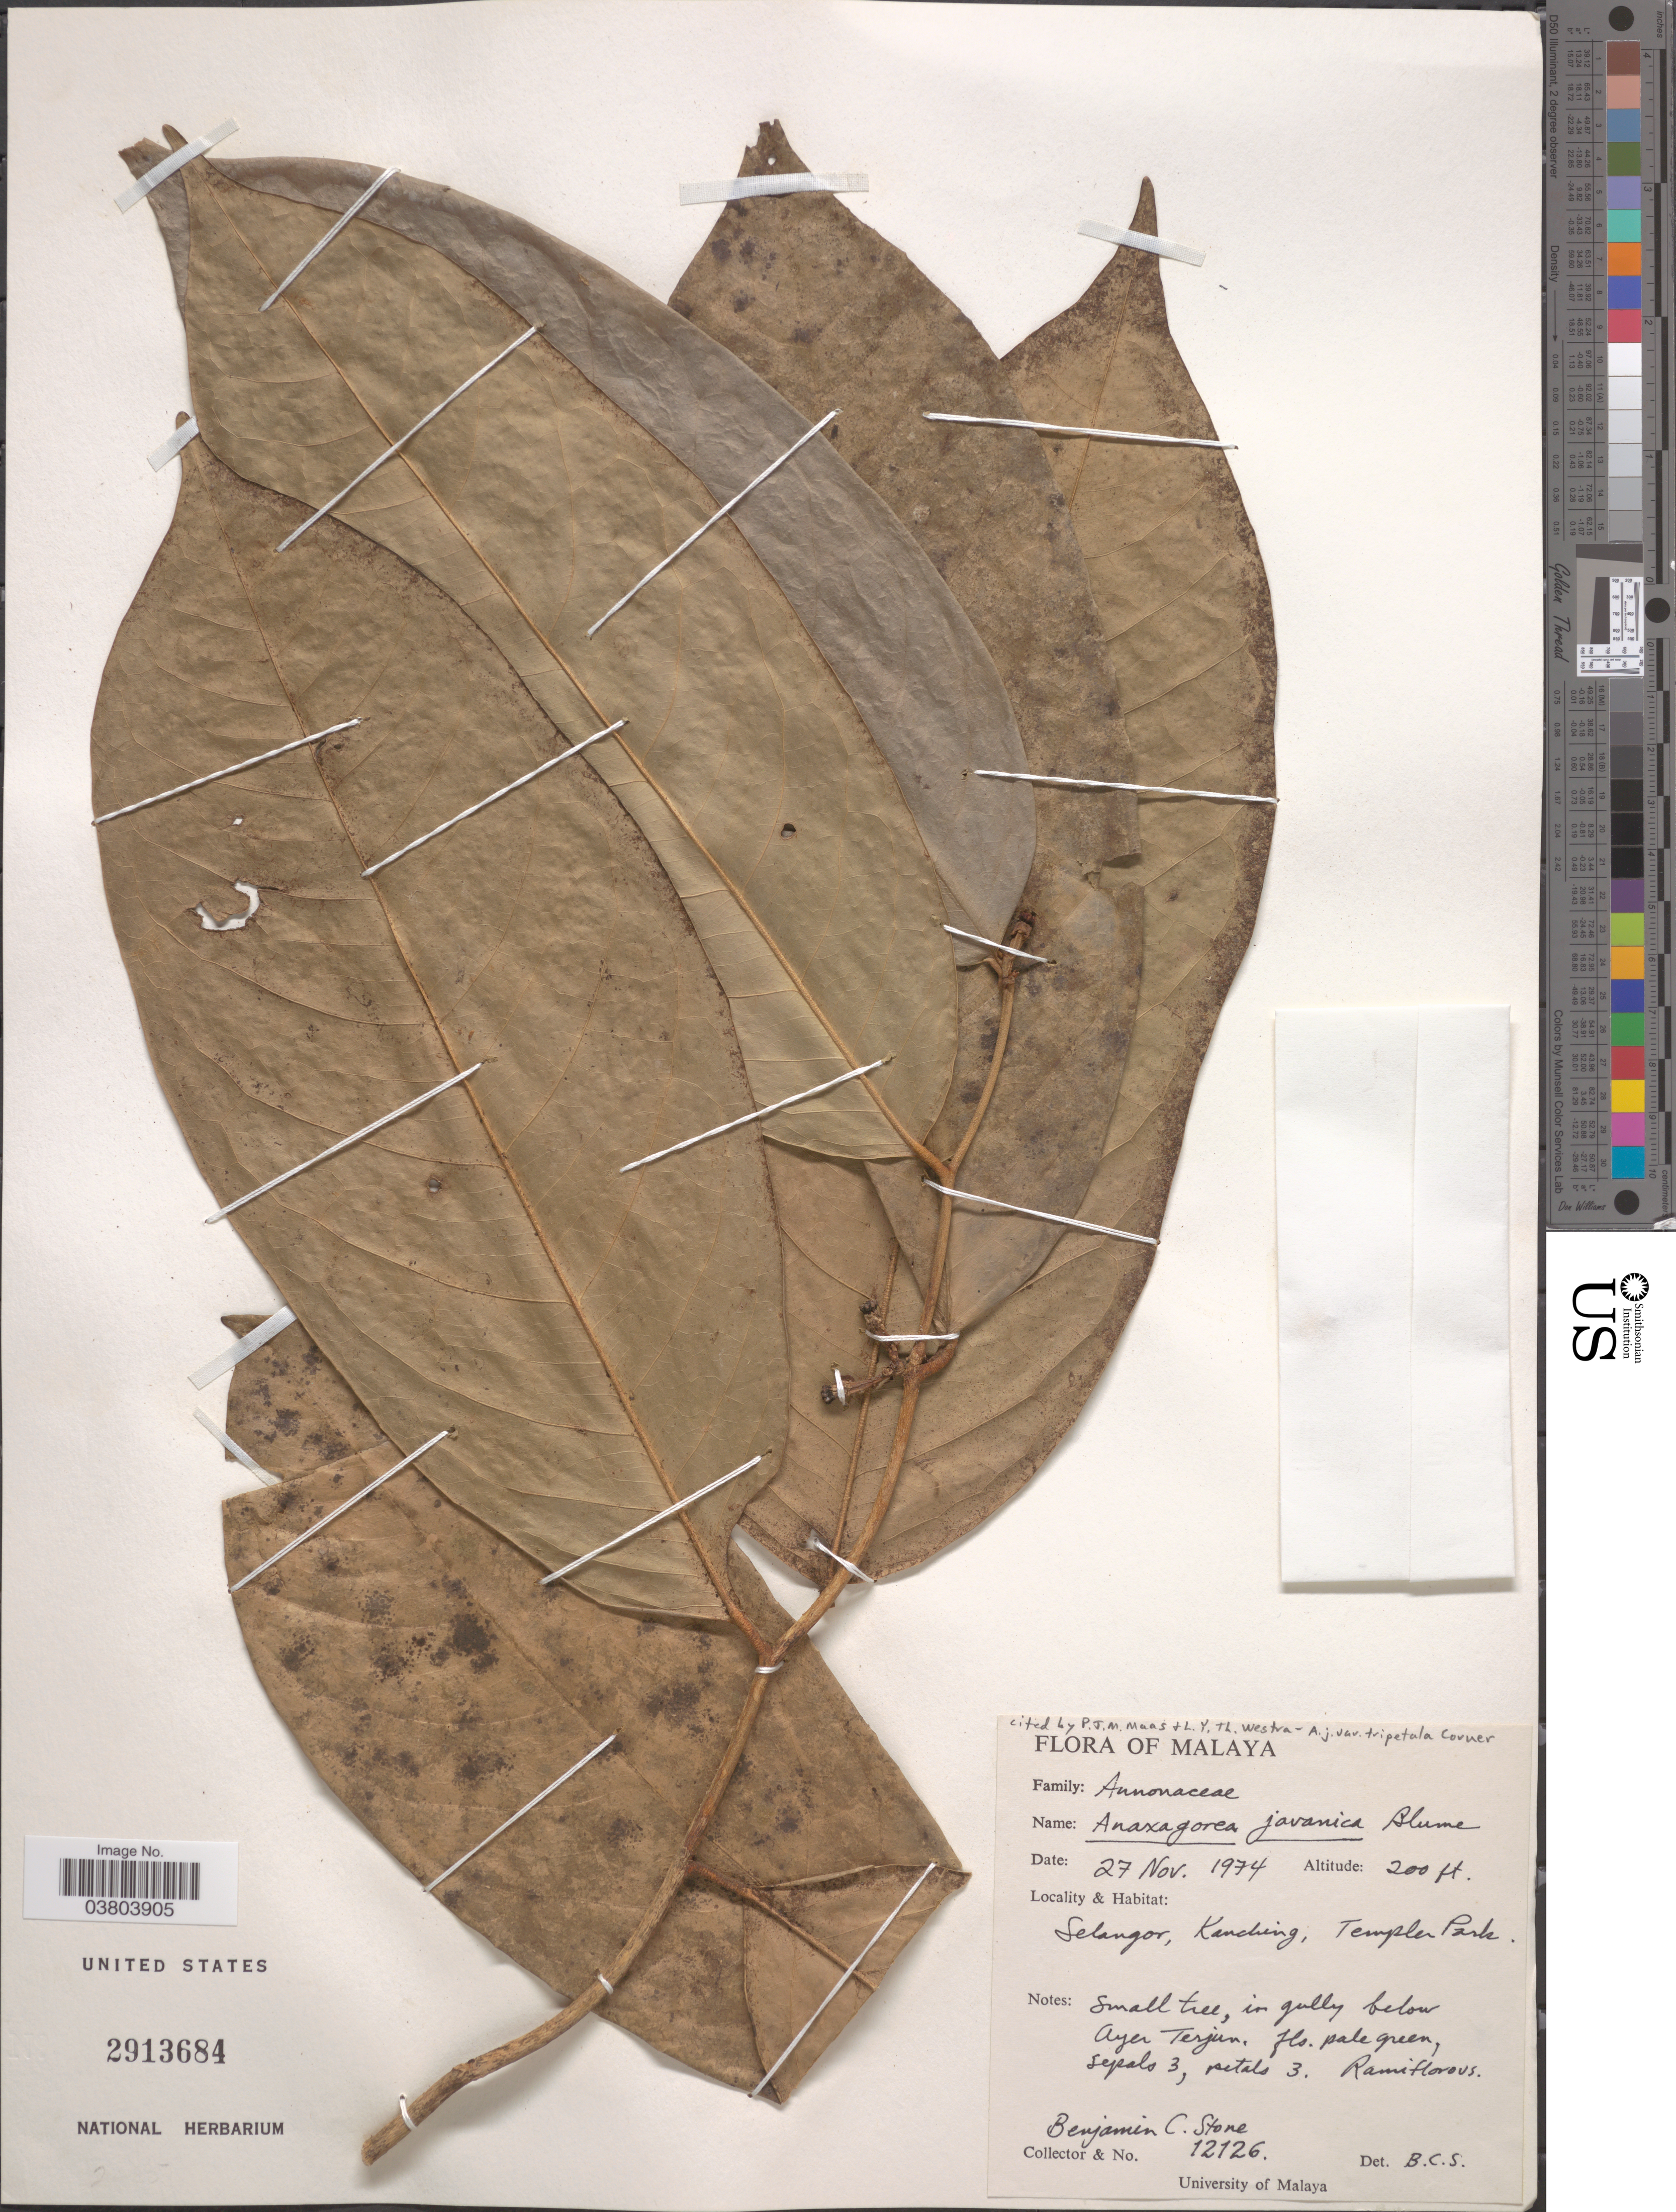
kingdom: Plantae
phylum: Tracheophyta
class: Magnoliopsida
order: Magnoliales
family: Annonaceae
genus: Anaxagorea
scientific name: Anaxagorea javanica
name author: Blume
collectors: B. C. Stone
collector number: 12126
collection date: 1974-11-27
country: Malaysia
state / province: Selangor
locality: Malaya. Kandching, Templer Park.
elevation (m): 61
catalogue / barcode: US 2913684